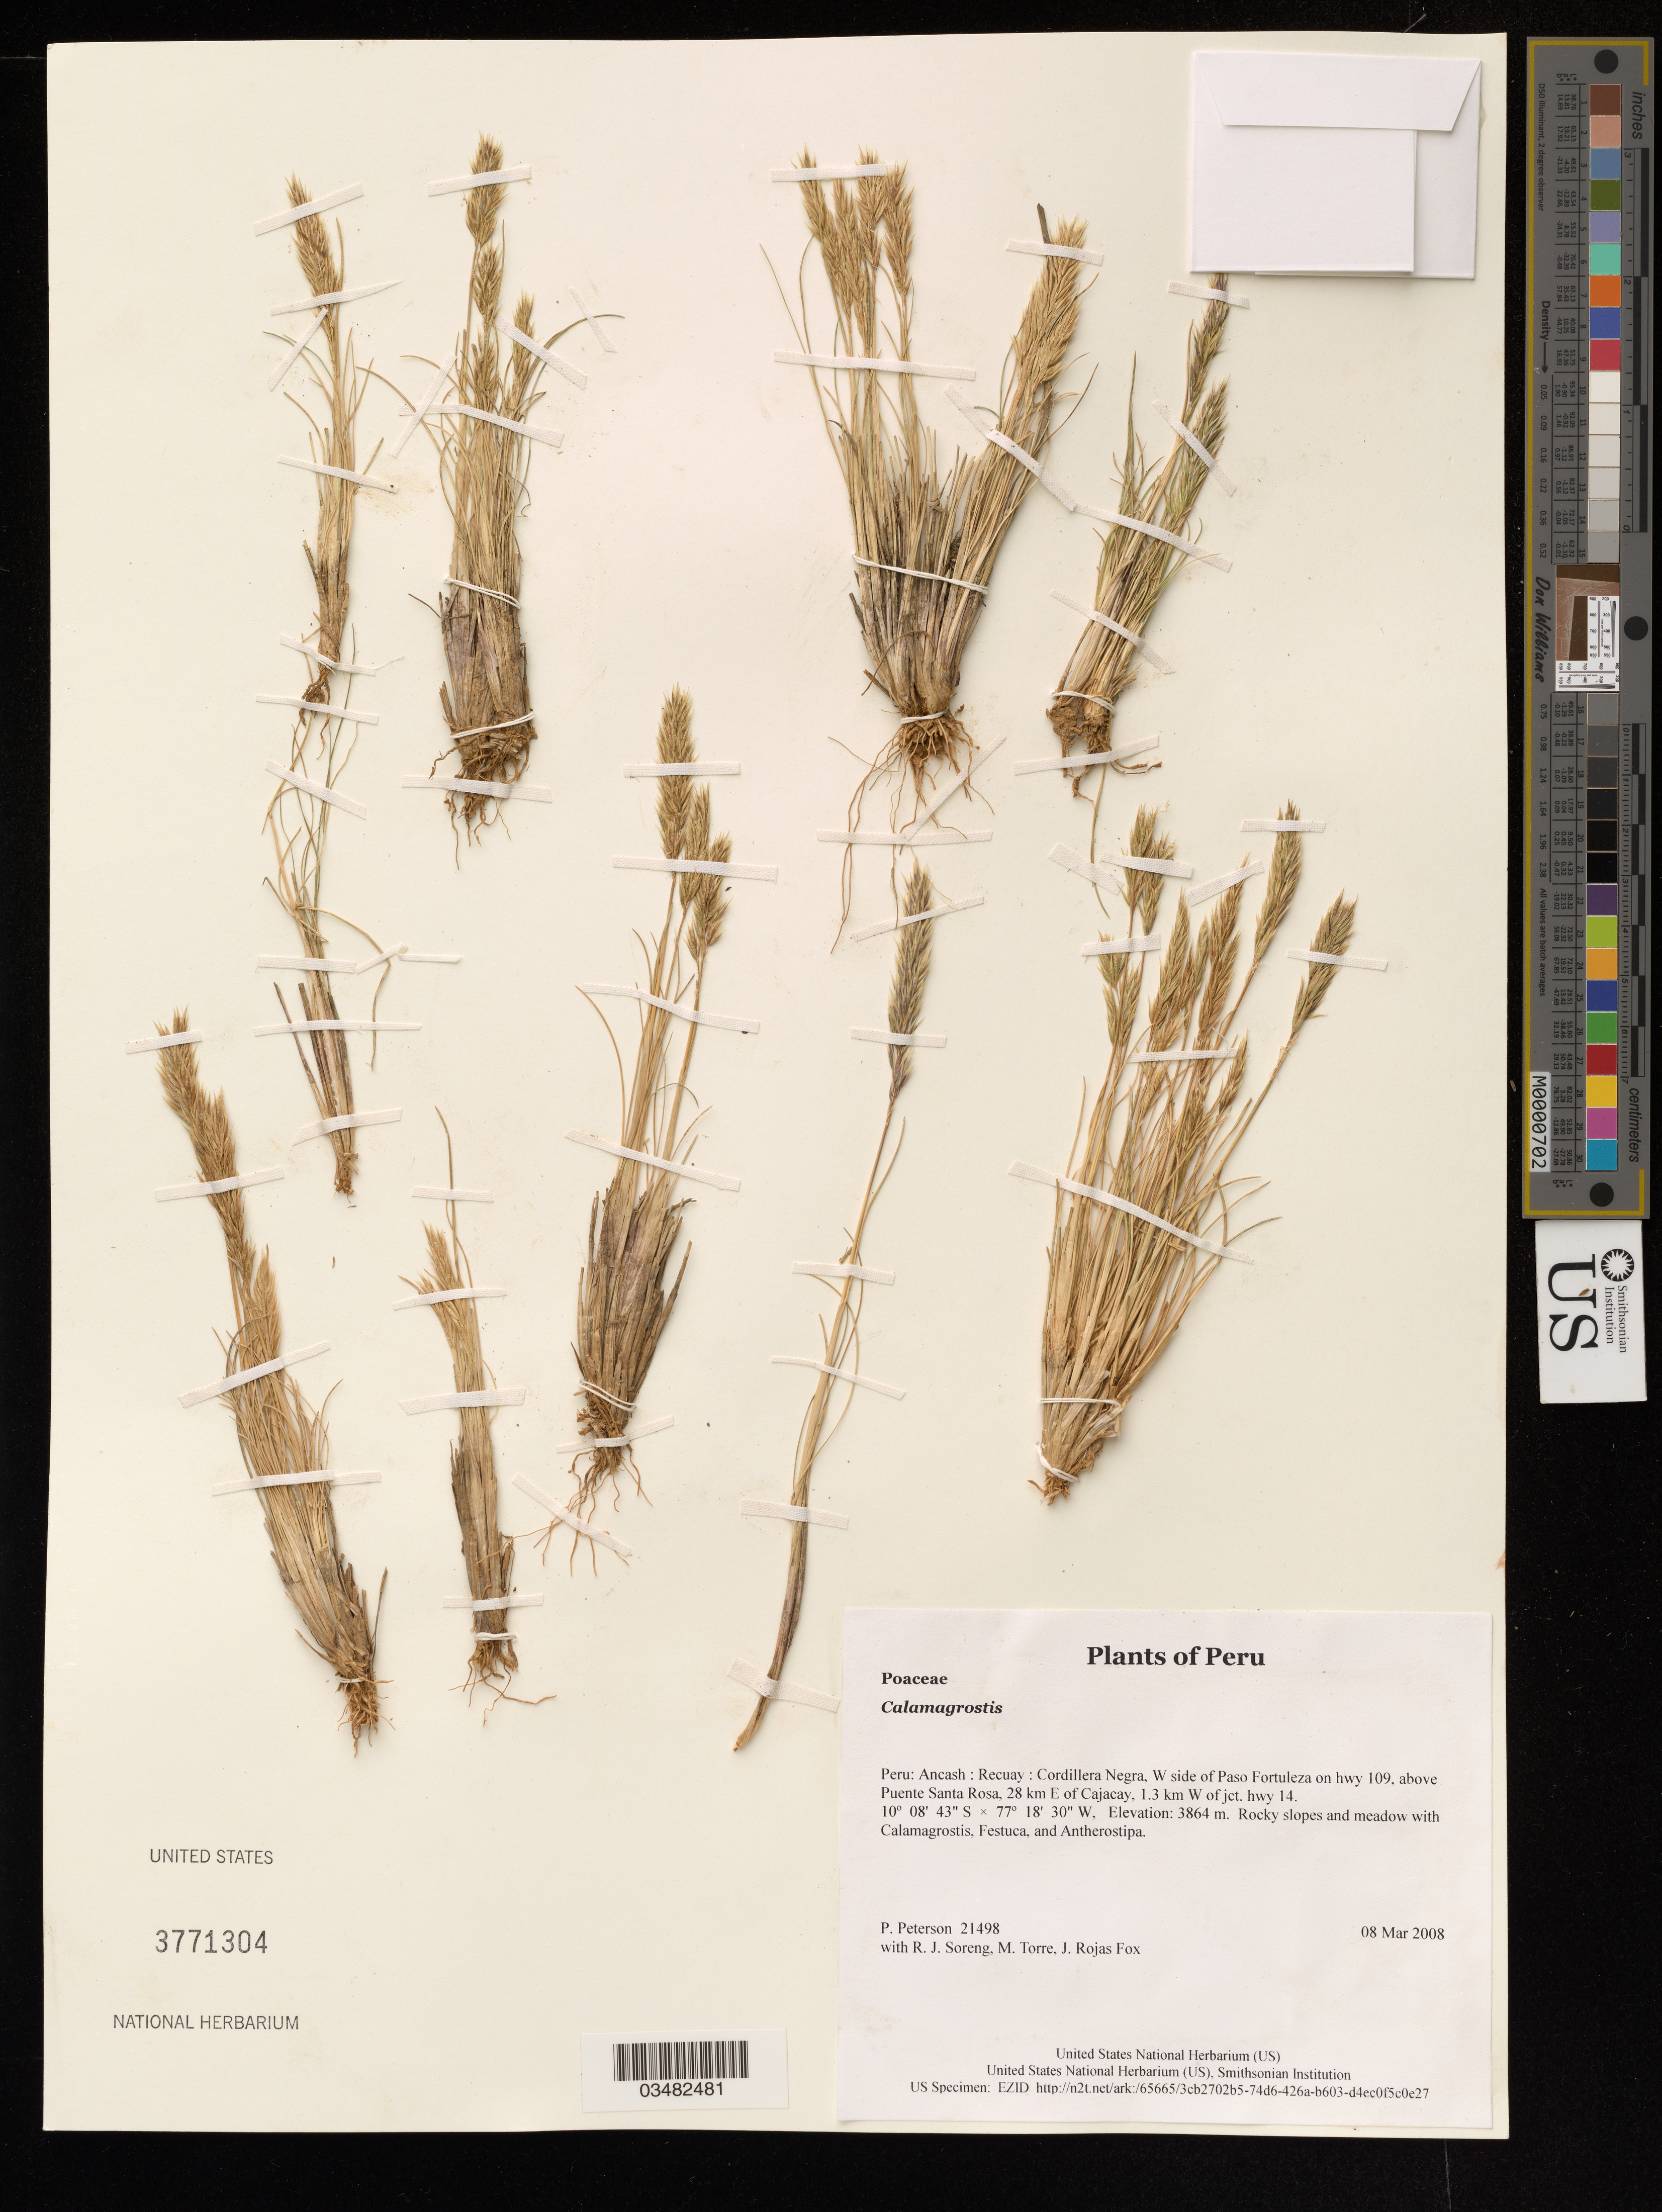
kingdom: Plantae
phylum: Tracheophyta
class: Liliopsida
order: Poales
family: Poaceae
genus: Calamagrostis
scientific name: Calamagrostis sp.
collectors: P. M. Peterson, R. J. Soreng, M. Torre & J. Rojas Fox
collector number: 21498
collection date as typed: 08 Mar 2008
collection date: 2008-03-08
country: Peru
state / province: Ancash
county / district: Recuay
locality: Cordillera Negra, W side of Paso Fortuleza on hwy 109, above Puente Santa Rosa, 28 km E of Cajacay, 1.3 km W of jct. hwy 14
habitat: Rocky slopes and meadow with Calamagrostis, Festuca, and Antherostipa.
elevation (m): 3864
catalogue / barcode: US 3771304